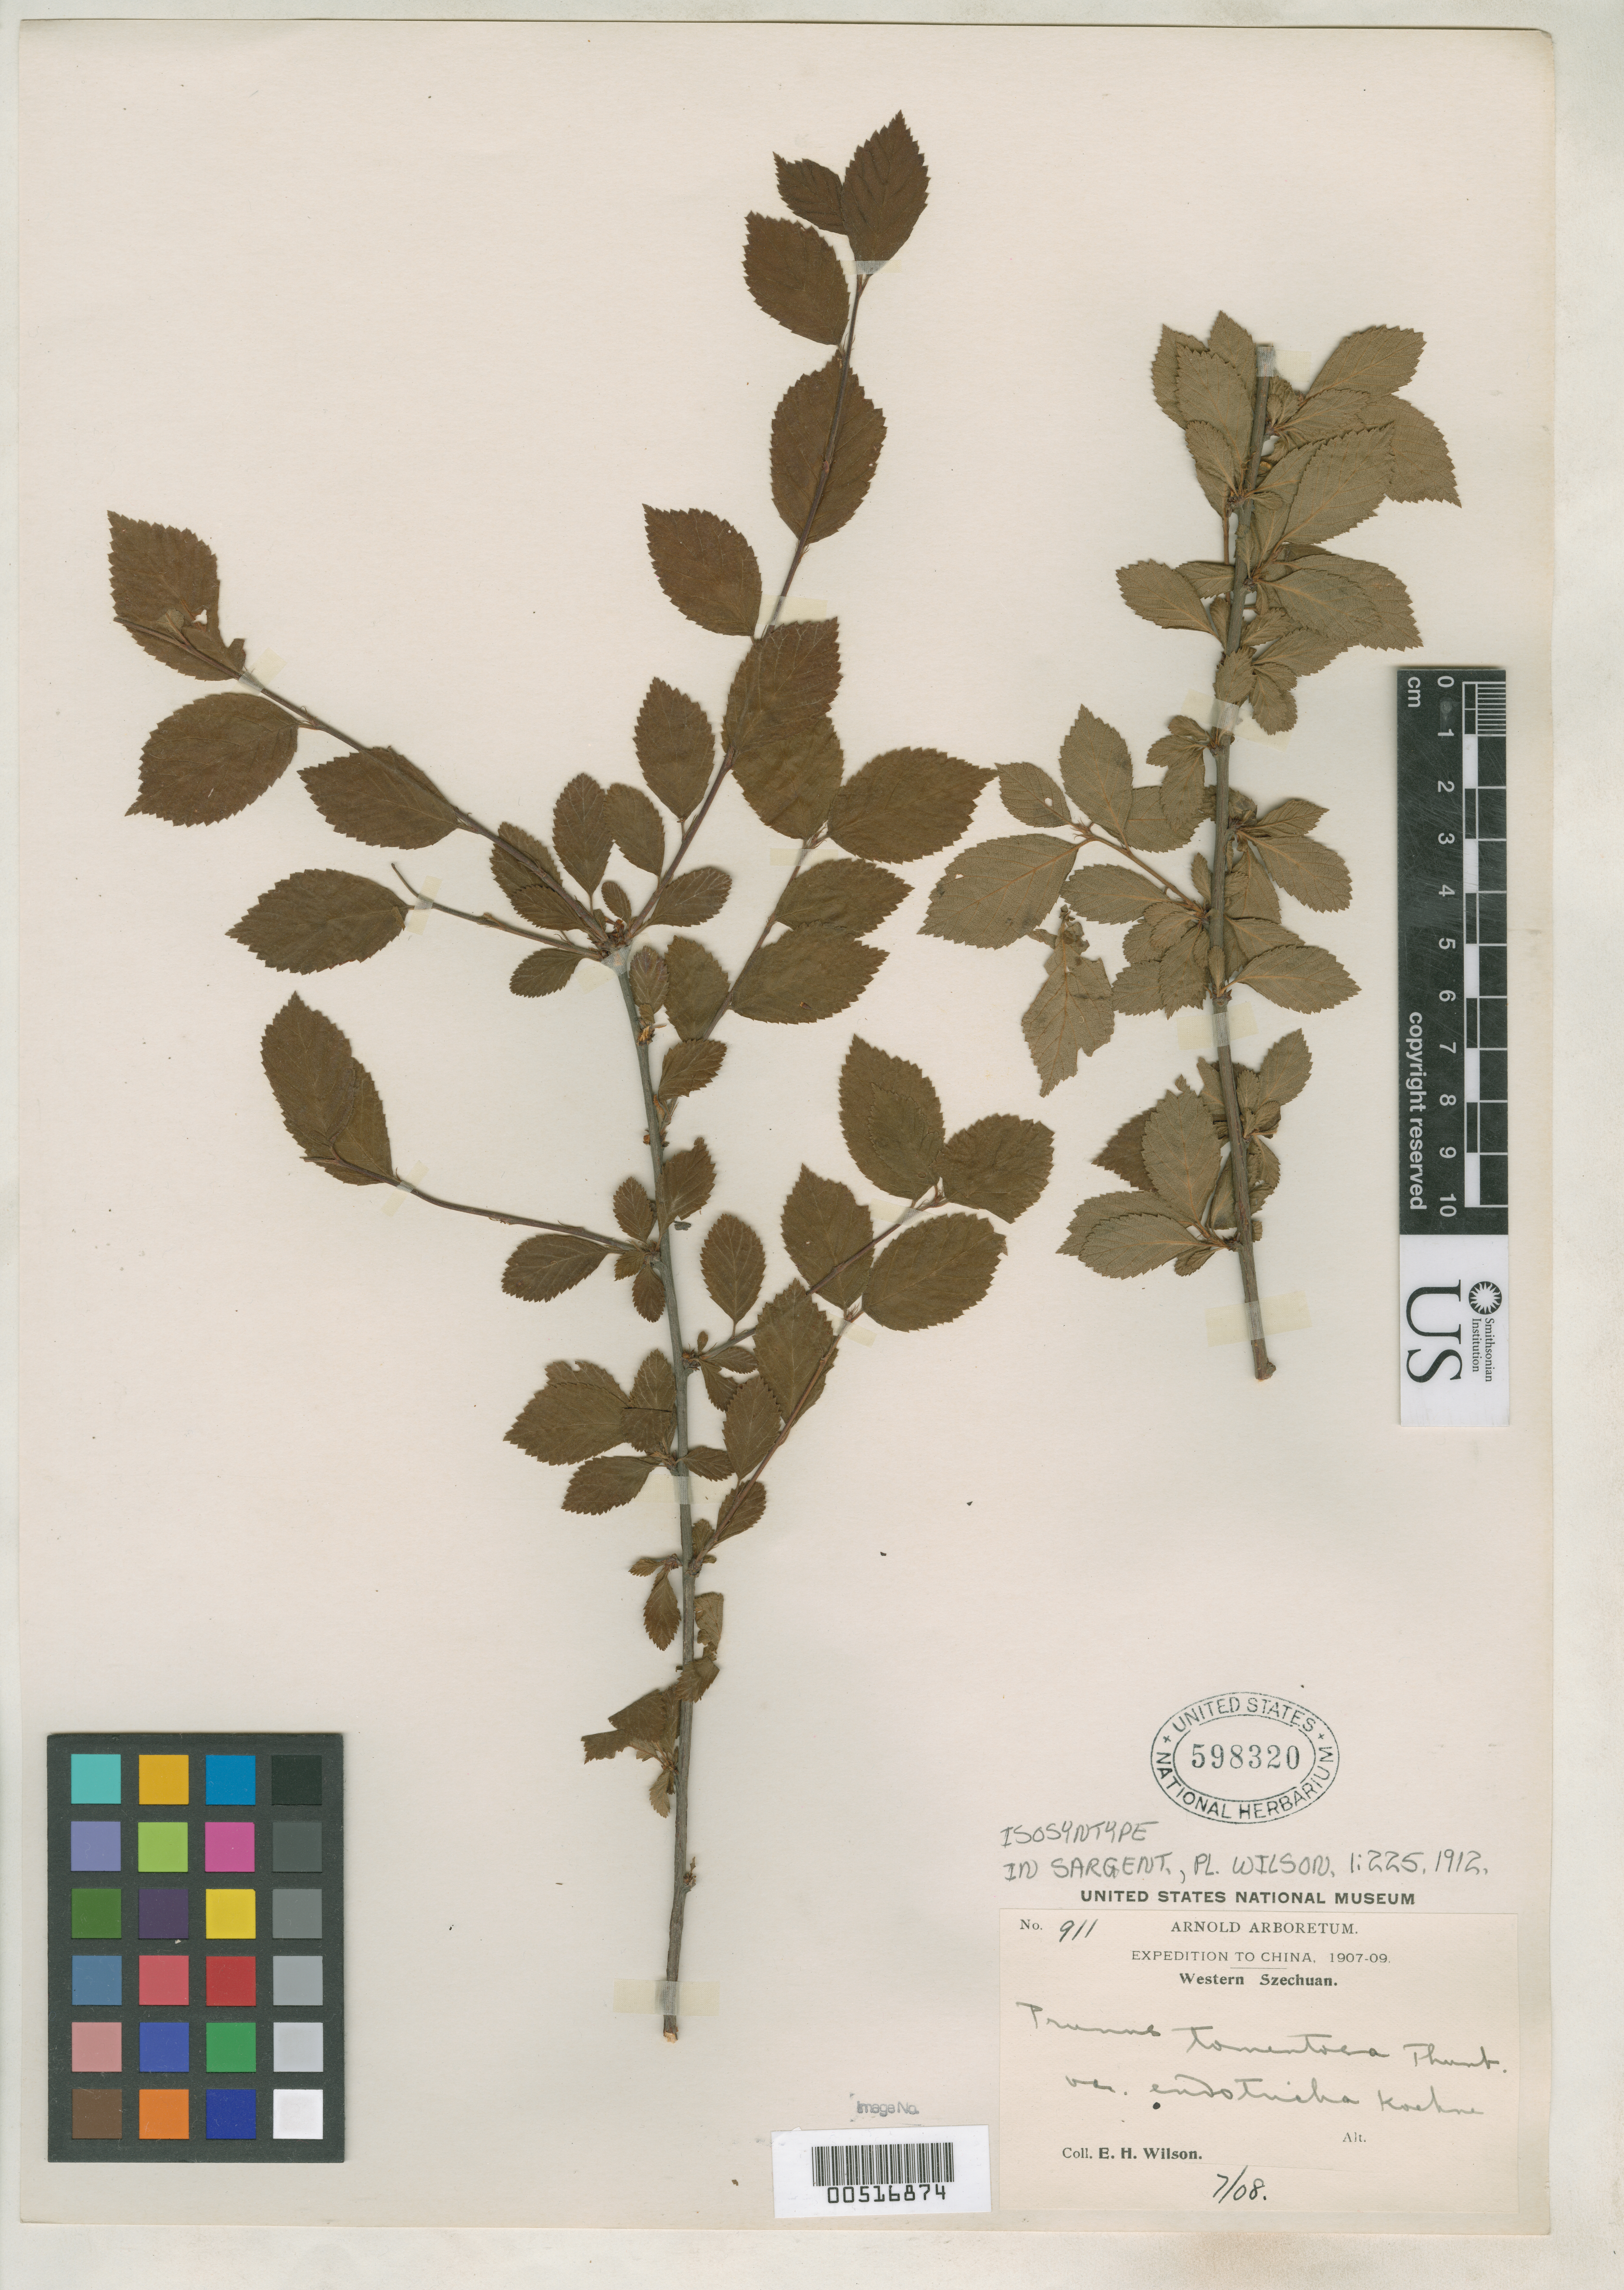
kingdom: Plantae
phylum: Tracheophyta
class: Magnoliopsida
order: Rosales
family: Rosaceae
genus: Prunus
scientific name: Prunus tomentosa var. endotricha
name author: Koehne in Sarg.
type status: Isosyntype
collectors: E. H. Wilson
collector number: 911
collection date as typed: Jul 1908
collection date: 1908-07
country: China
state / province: Sichuan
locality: Western Szechwan.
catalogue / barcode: US 598320